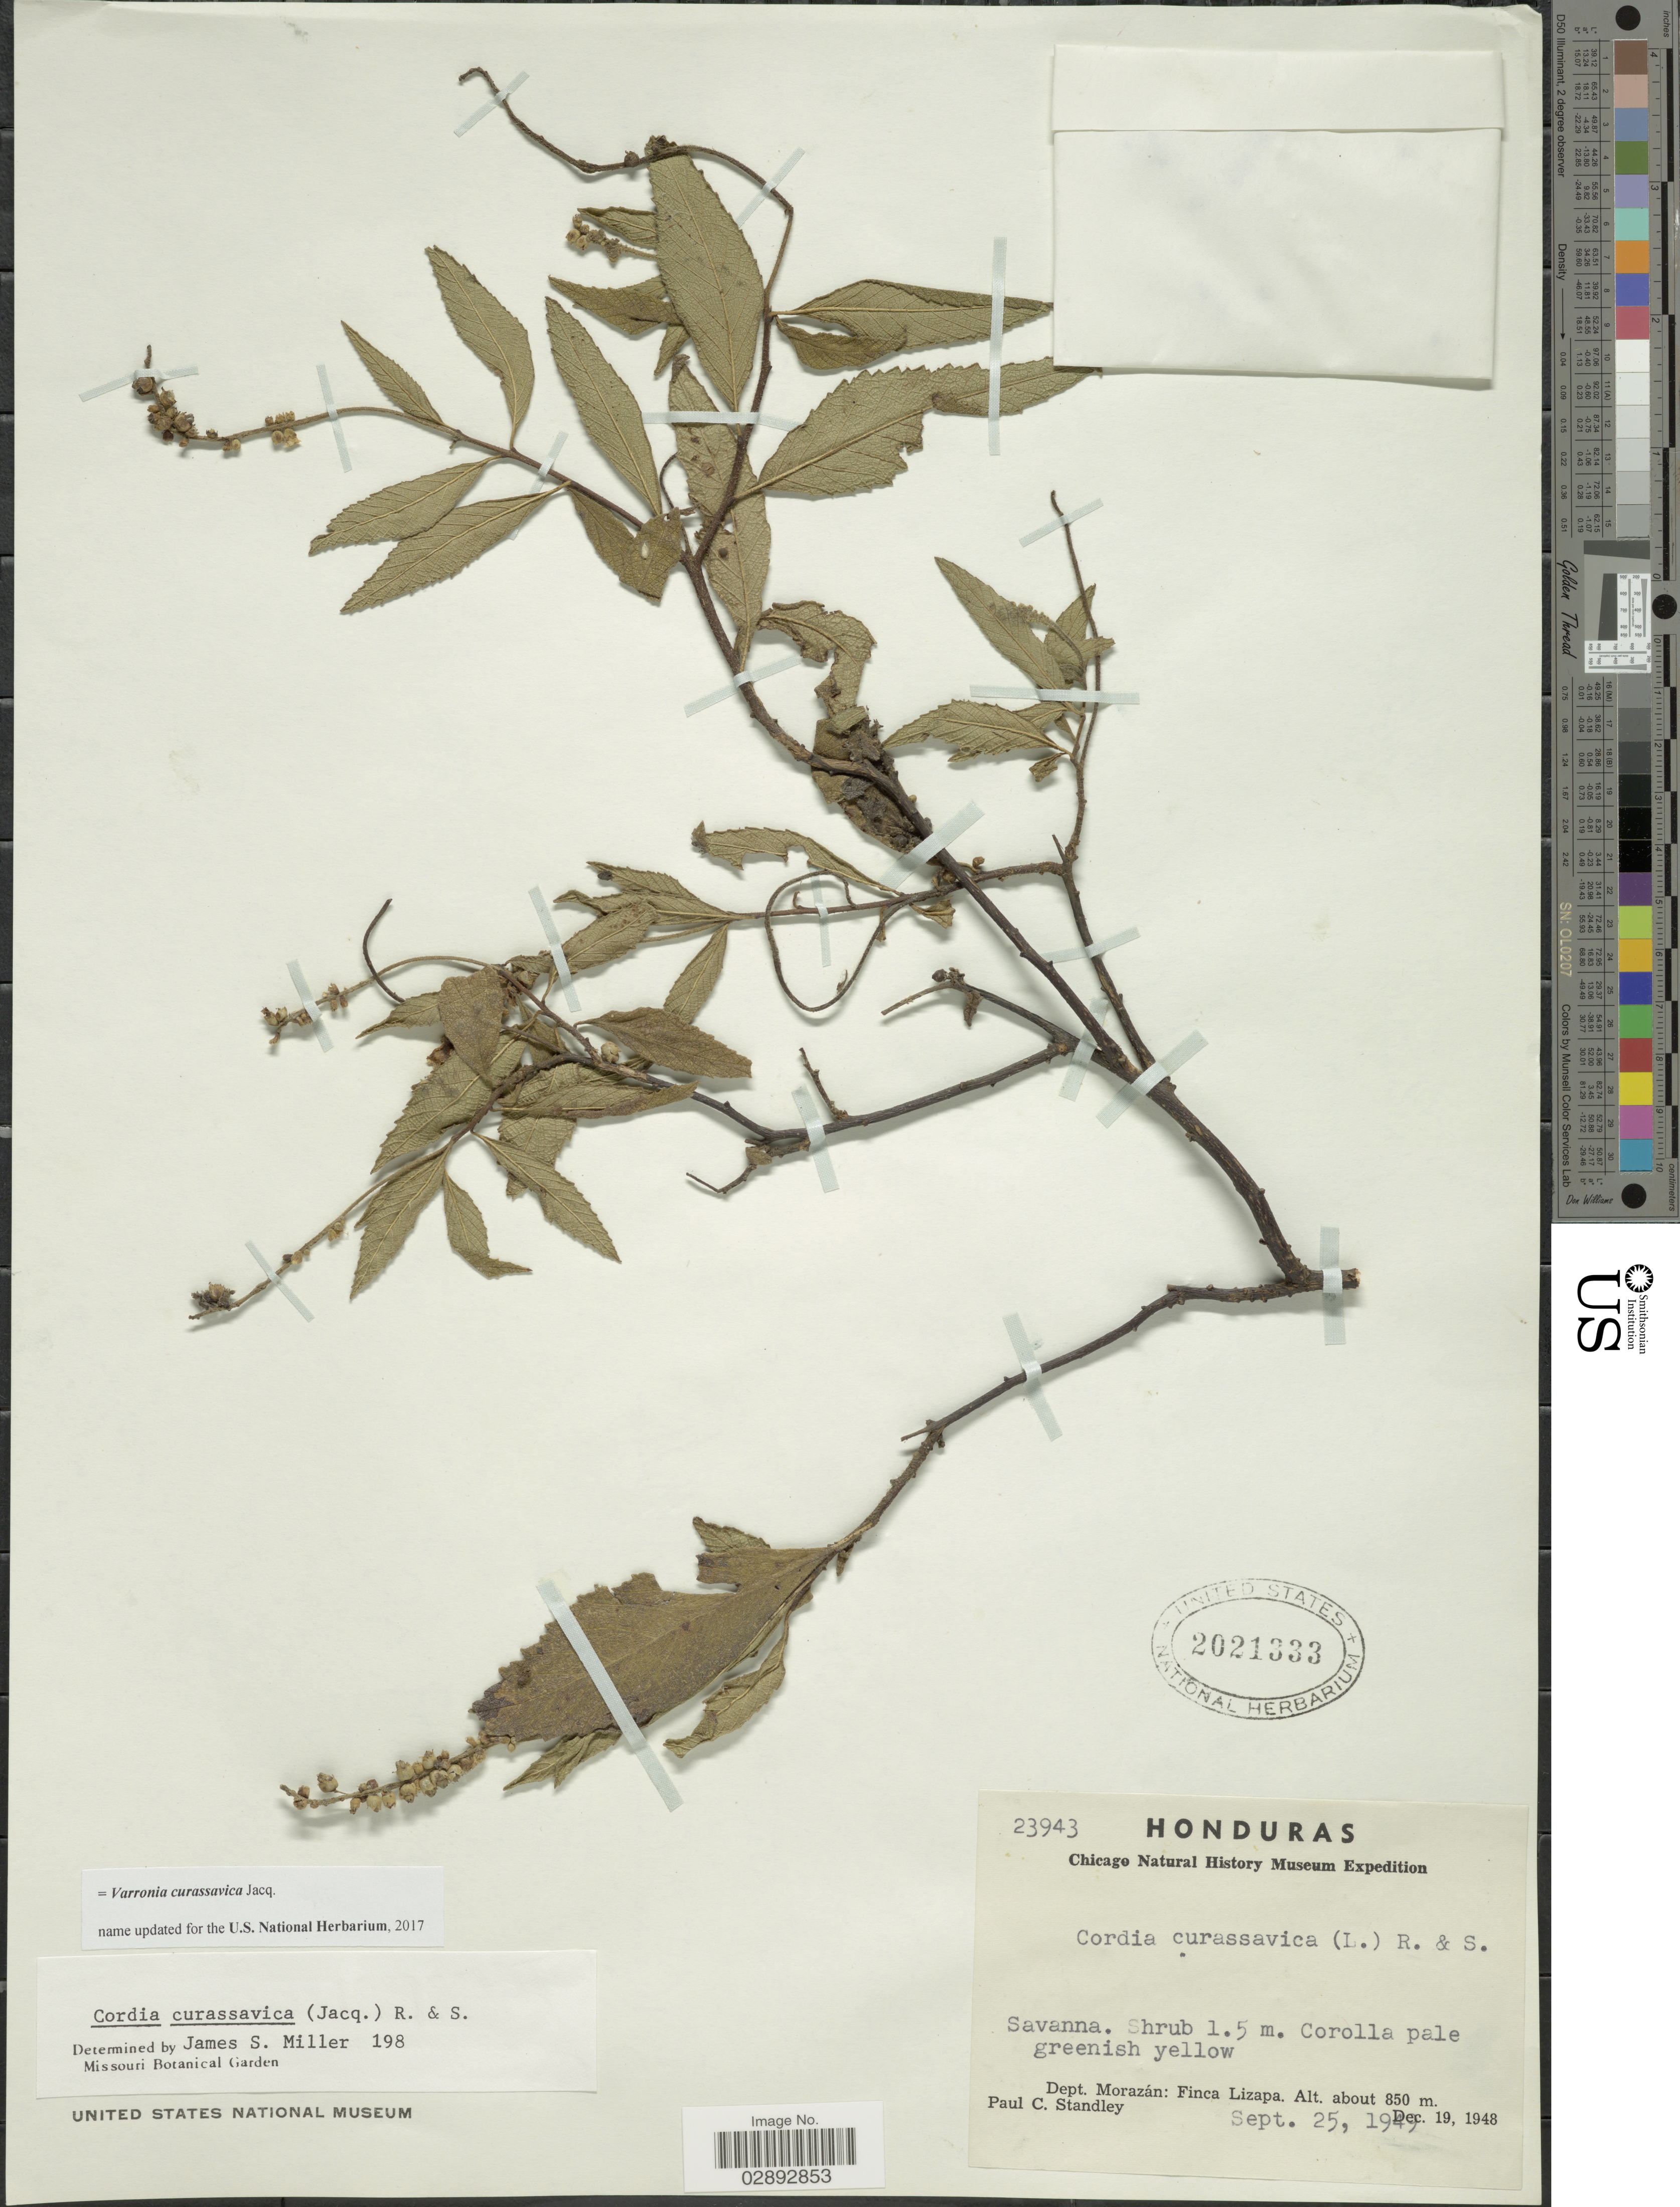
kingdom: Plantae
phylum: Tracheophyta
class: Magnoliopsida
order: Boraginales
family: Cordiaceae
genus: Varronia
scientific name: Varronia curassavica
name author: Jacq.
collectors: P. C. Standley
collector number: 23943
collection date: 1949-09-25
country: Honduras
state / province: Fco. Morazán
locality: Dept. Morazán: Finca Lizapa.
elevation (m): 850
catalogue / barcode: US 2021333